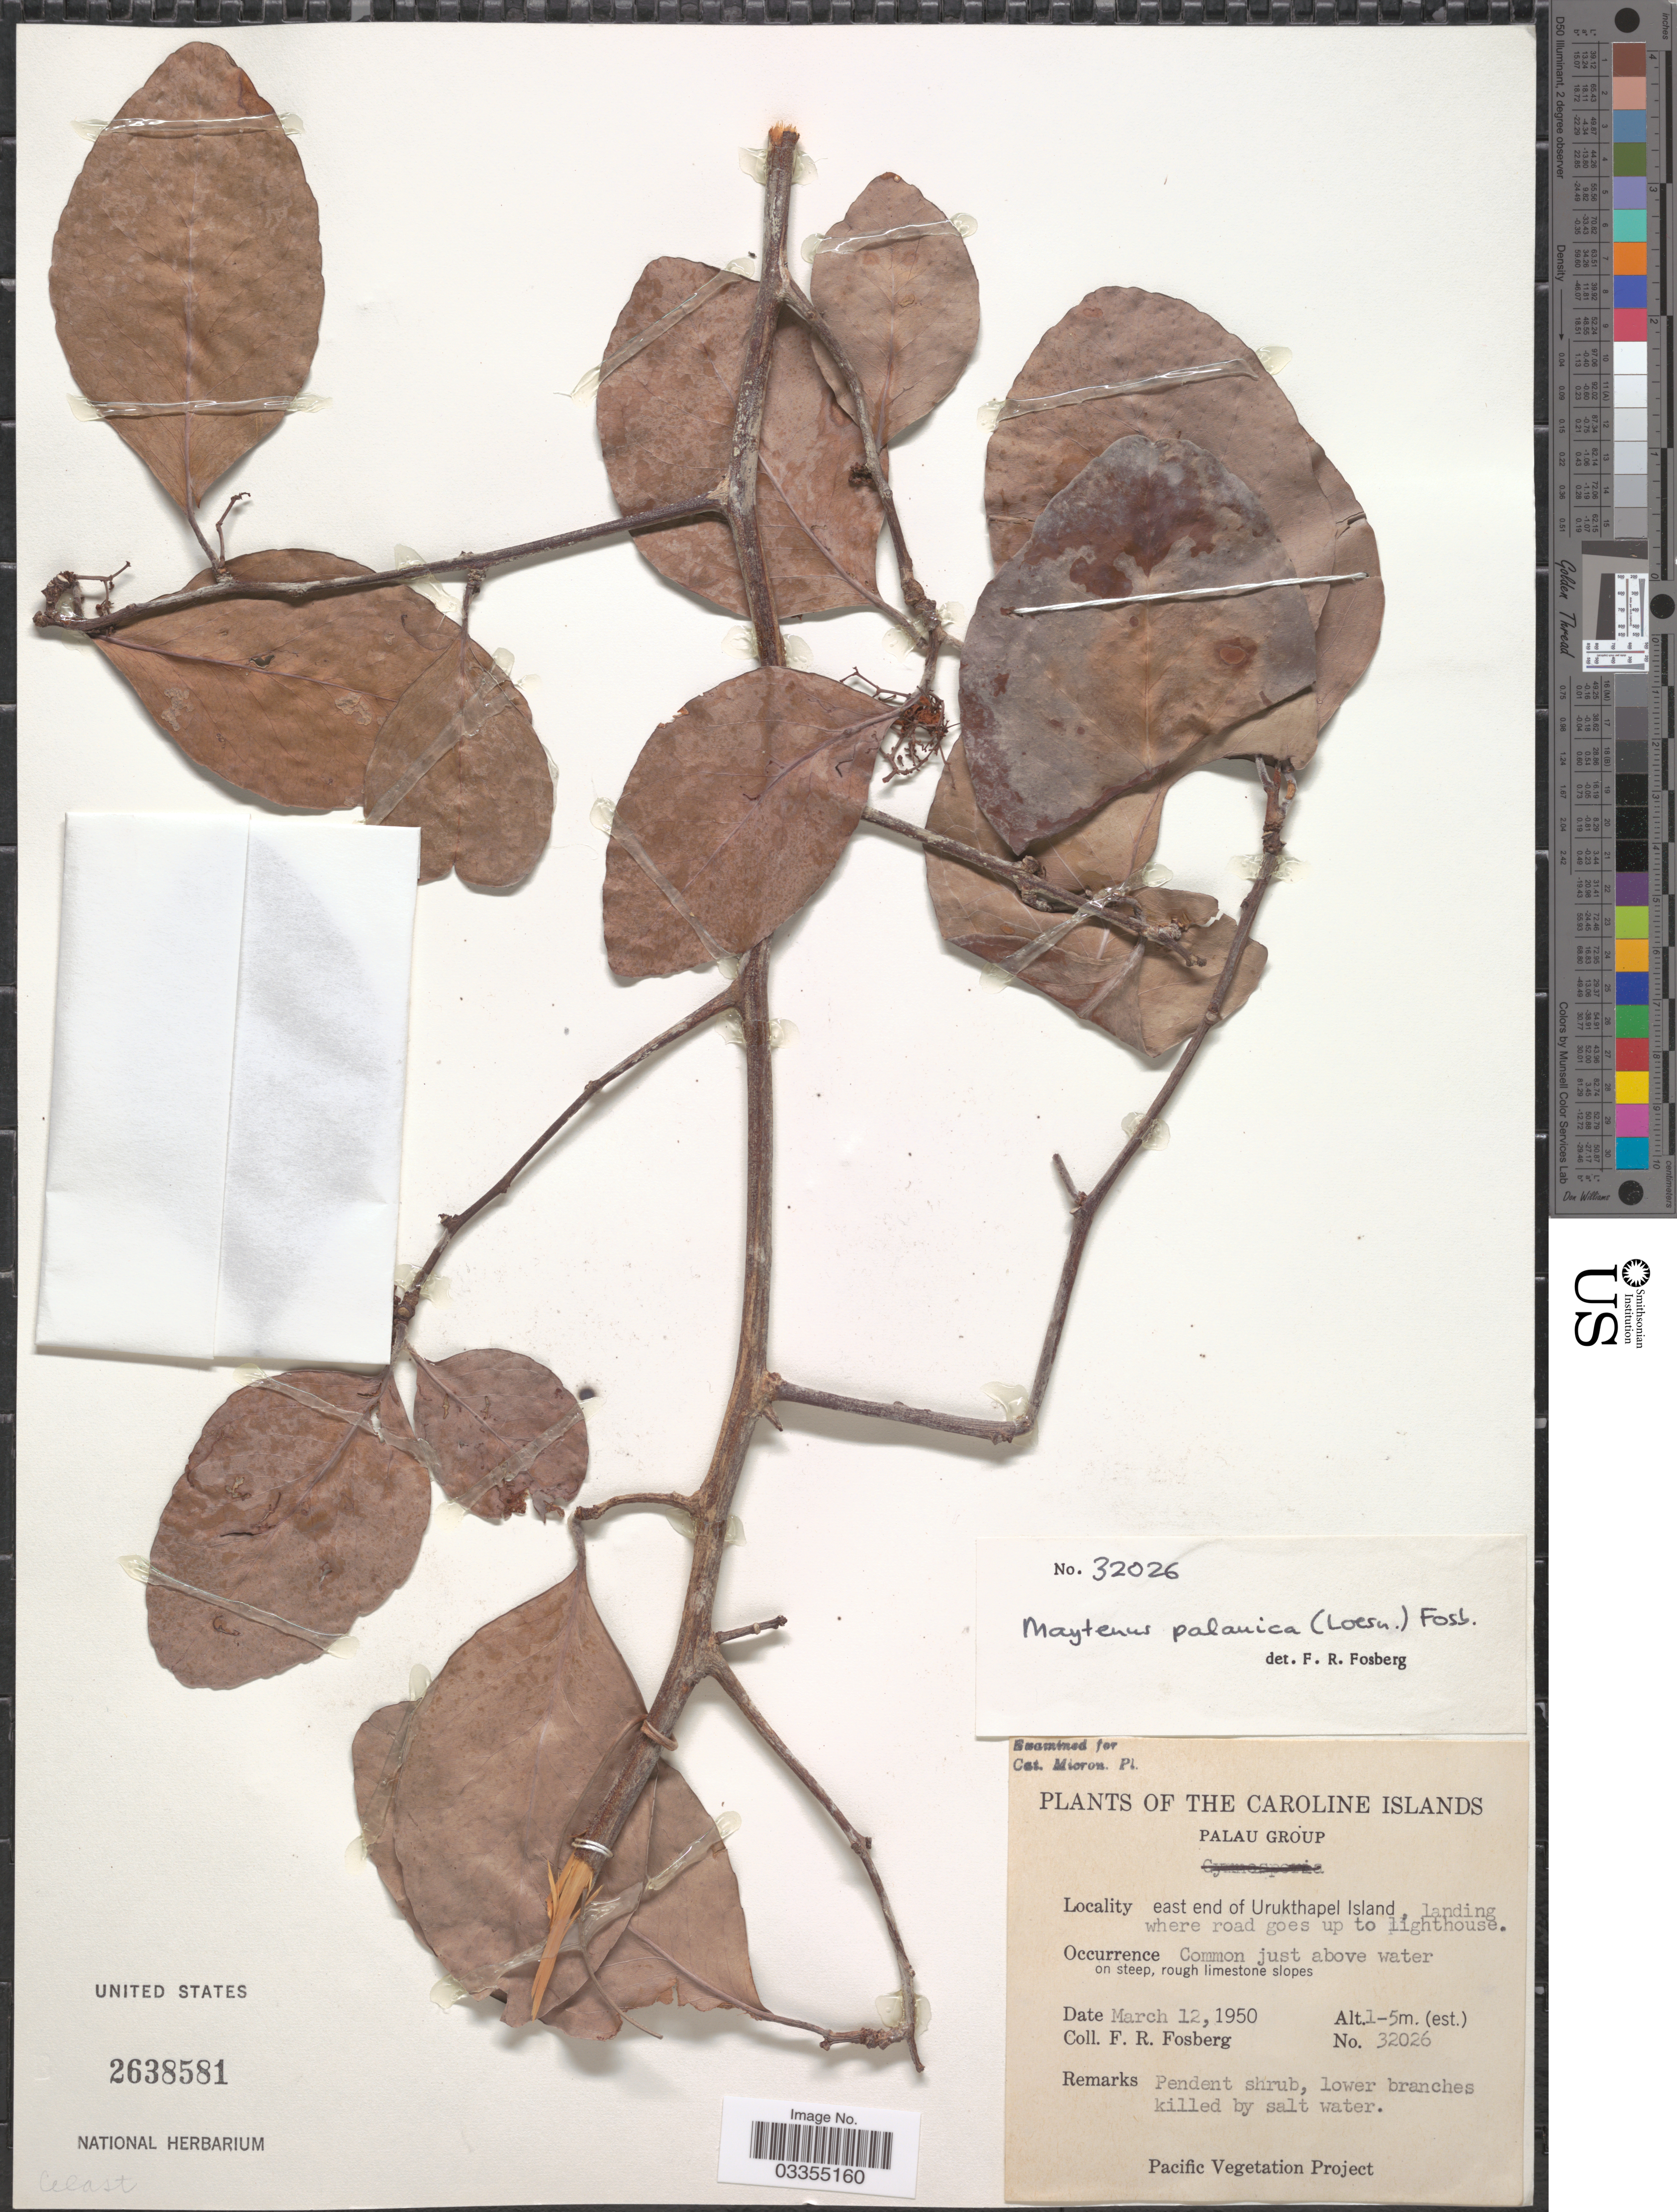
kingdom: Plantae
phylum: Tracheophyta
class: Magnoliopsida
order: Celastrales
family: Celastraceae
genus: Gymnosporia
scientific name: Gymnosporia palauica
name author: Loes.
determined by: Wagner, W. L., (BOT), Smithsonian Institution - National Museum of Natural History (UNITED STATES)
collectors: F. R. Fosberg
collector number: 32026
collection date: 1950-03-12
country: Palau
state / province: Koror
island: Ngeruktabel [Urukthapel]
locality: The Caroline Islands. Palau Group. East end of Urukthapel Island, landing where road goes up to lighthouse.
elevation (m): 1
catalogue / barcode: US 2638581